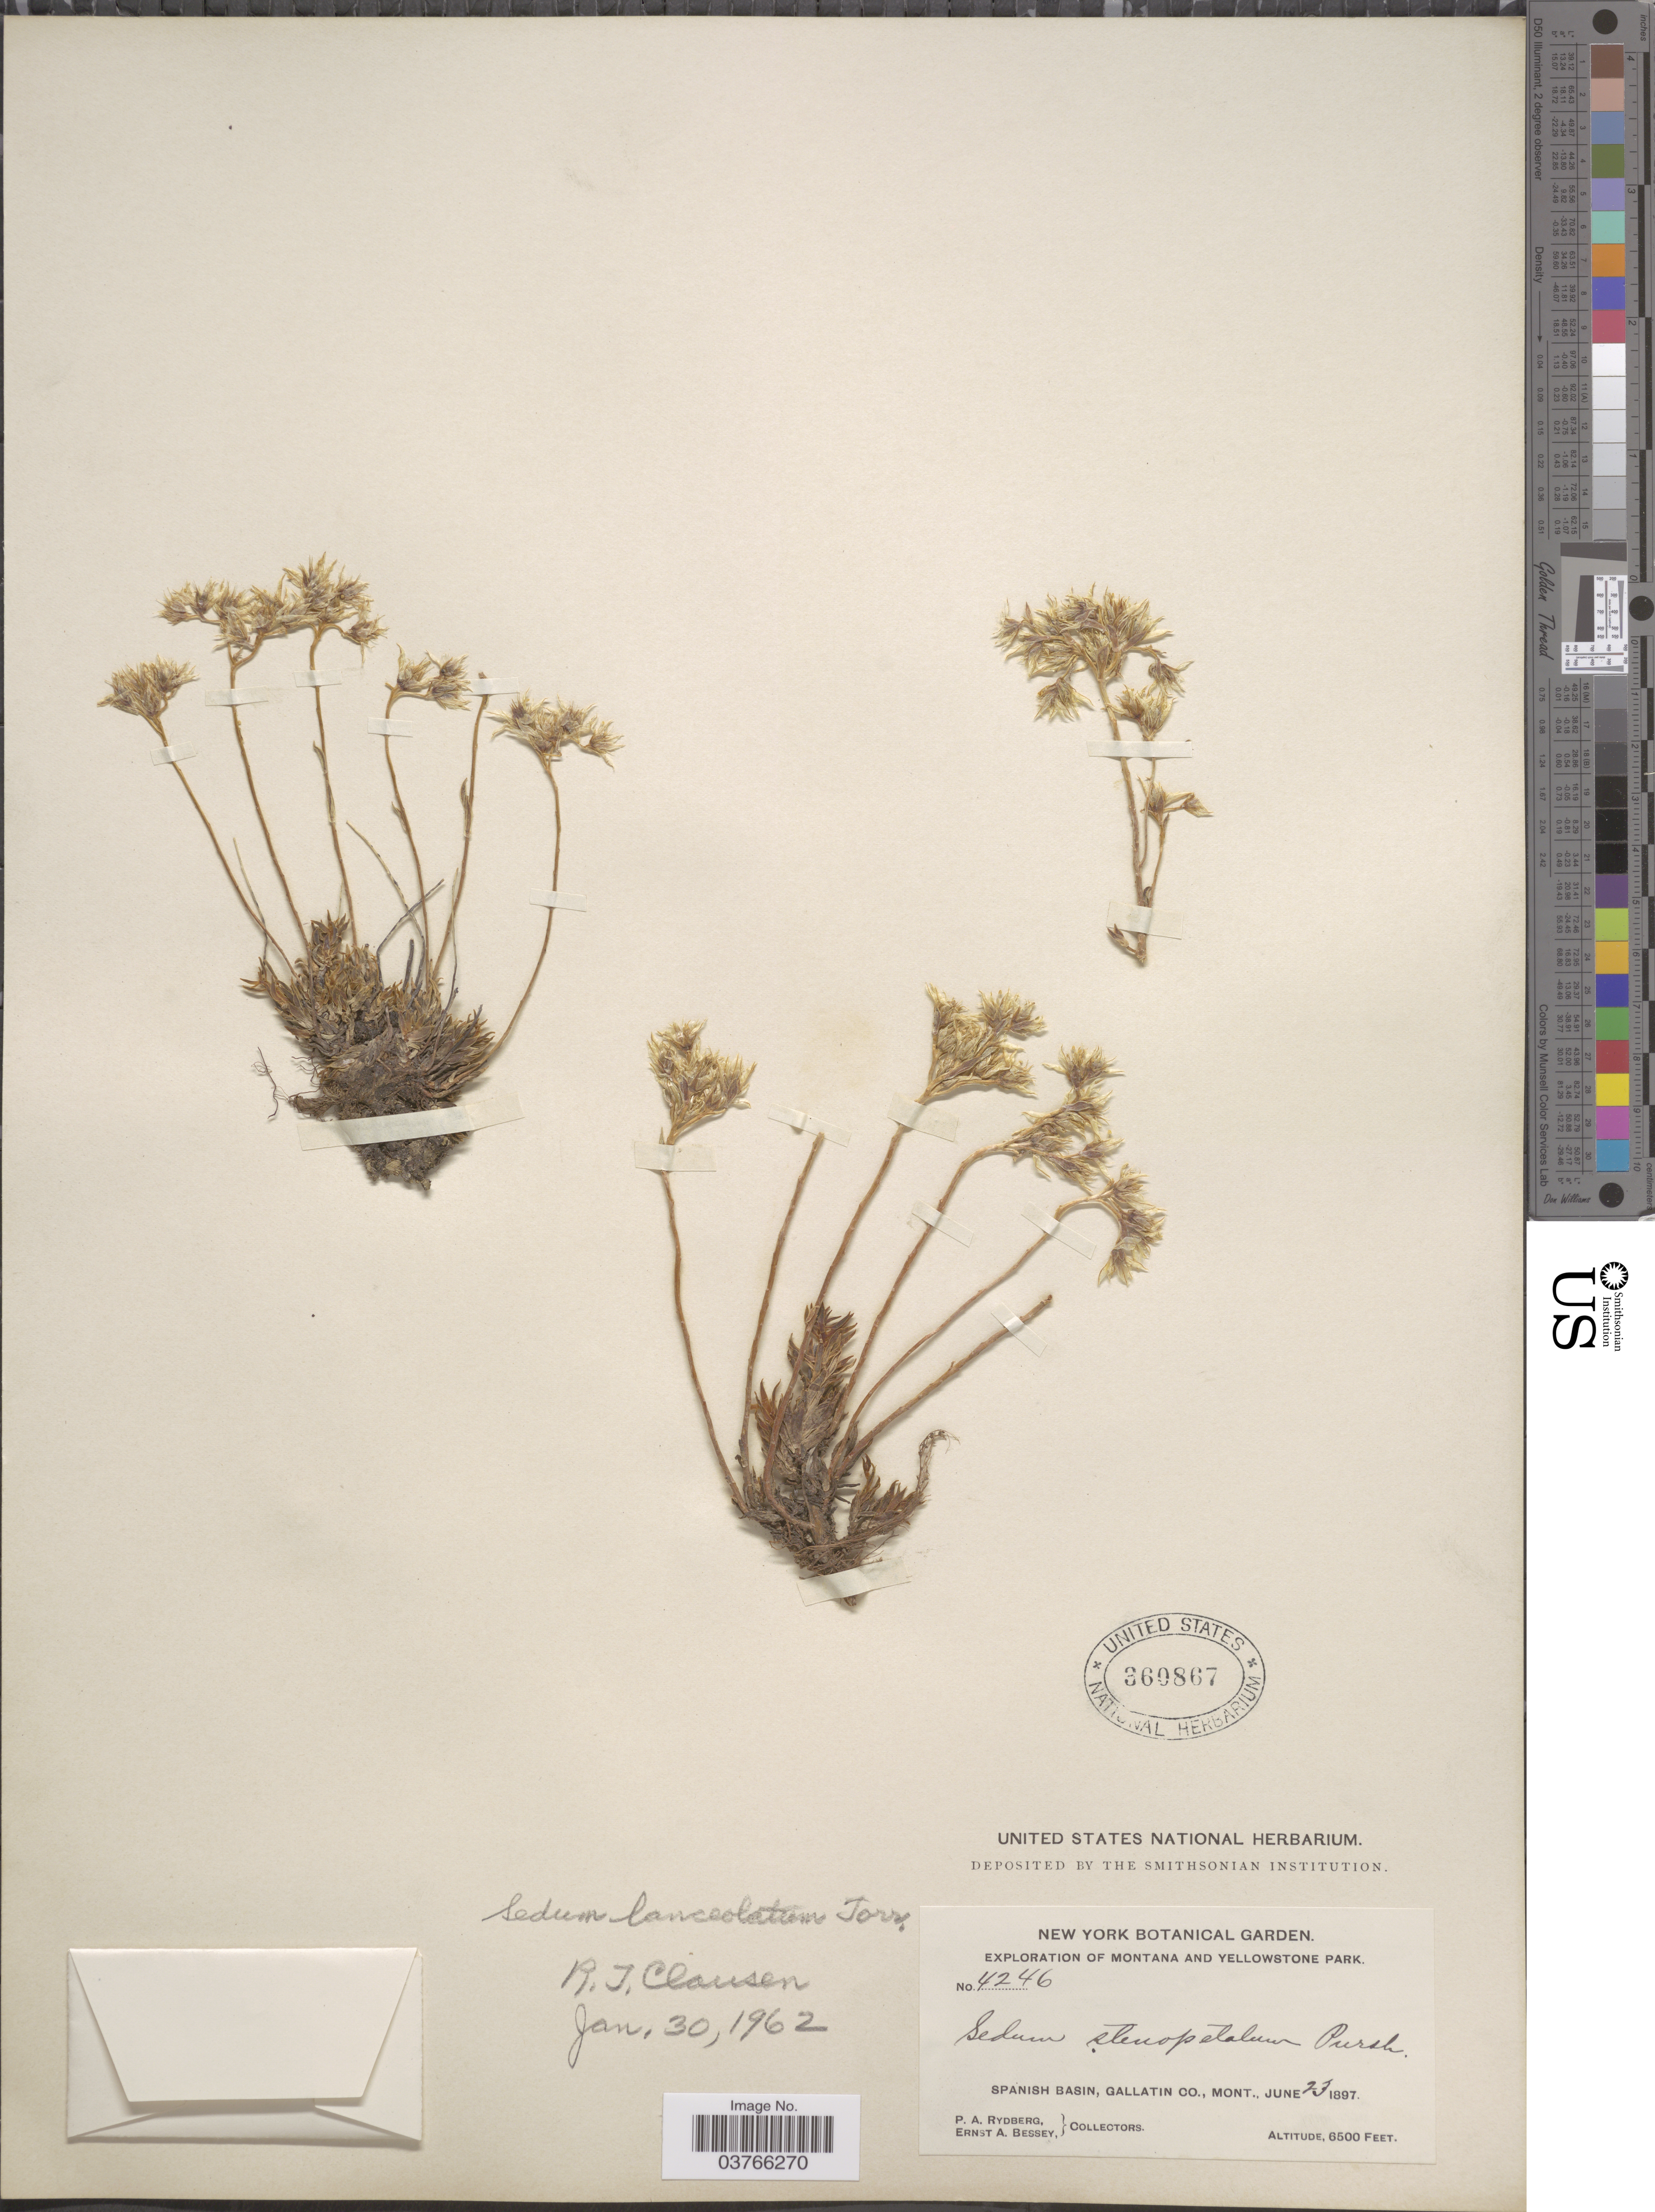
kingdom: Plantae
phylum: Tracheophyta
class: Magnoliopsida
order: Saxifragales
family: Crassulaceae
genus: Sedum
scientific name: Sedum lanceolatum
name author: Torr.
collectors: P. A. Rydberg & E. A. Bessey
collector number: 4246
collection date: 1897-06-23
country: United States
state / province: Montana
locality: Montana and Yellowstone Park. Spanish Basin, Gallatin Co.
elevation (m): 1981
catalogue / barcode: US 360867